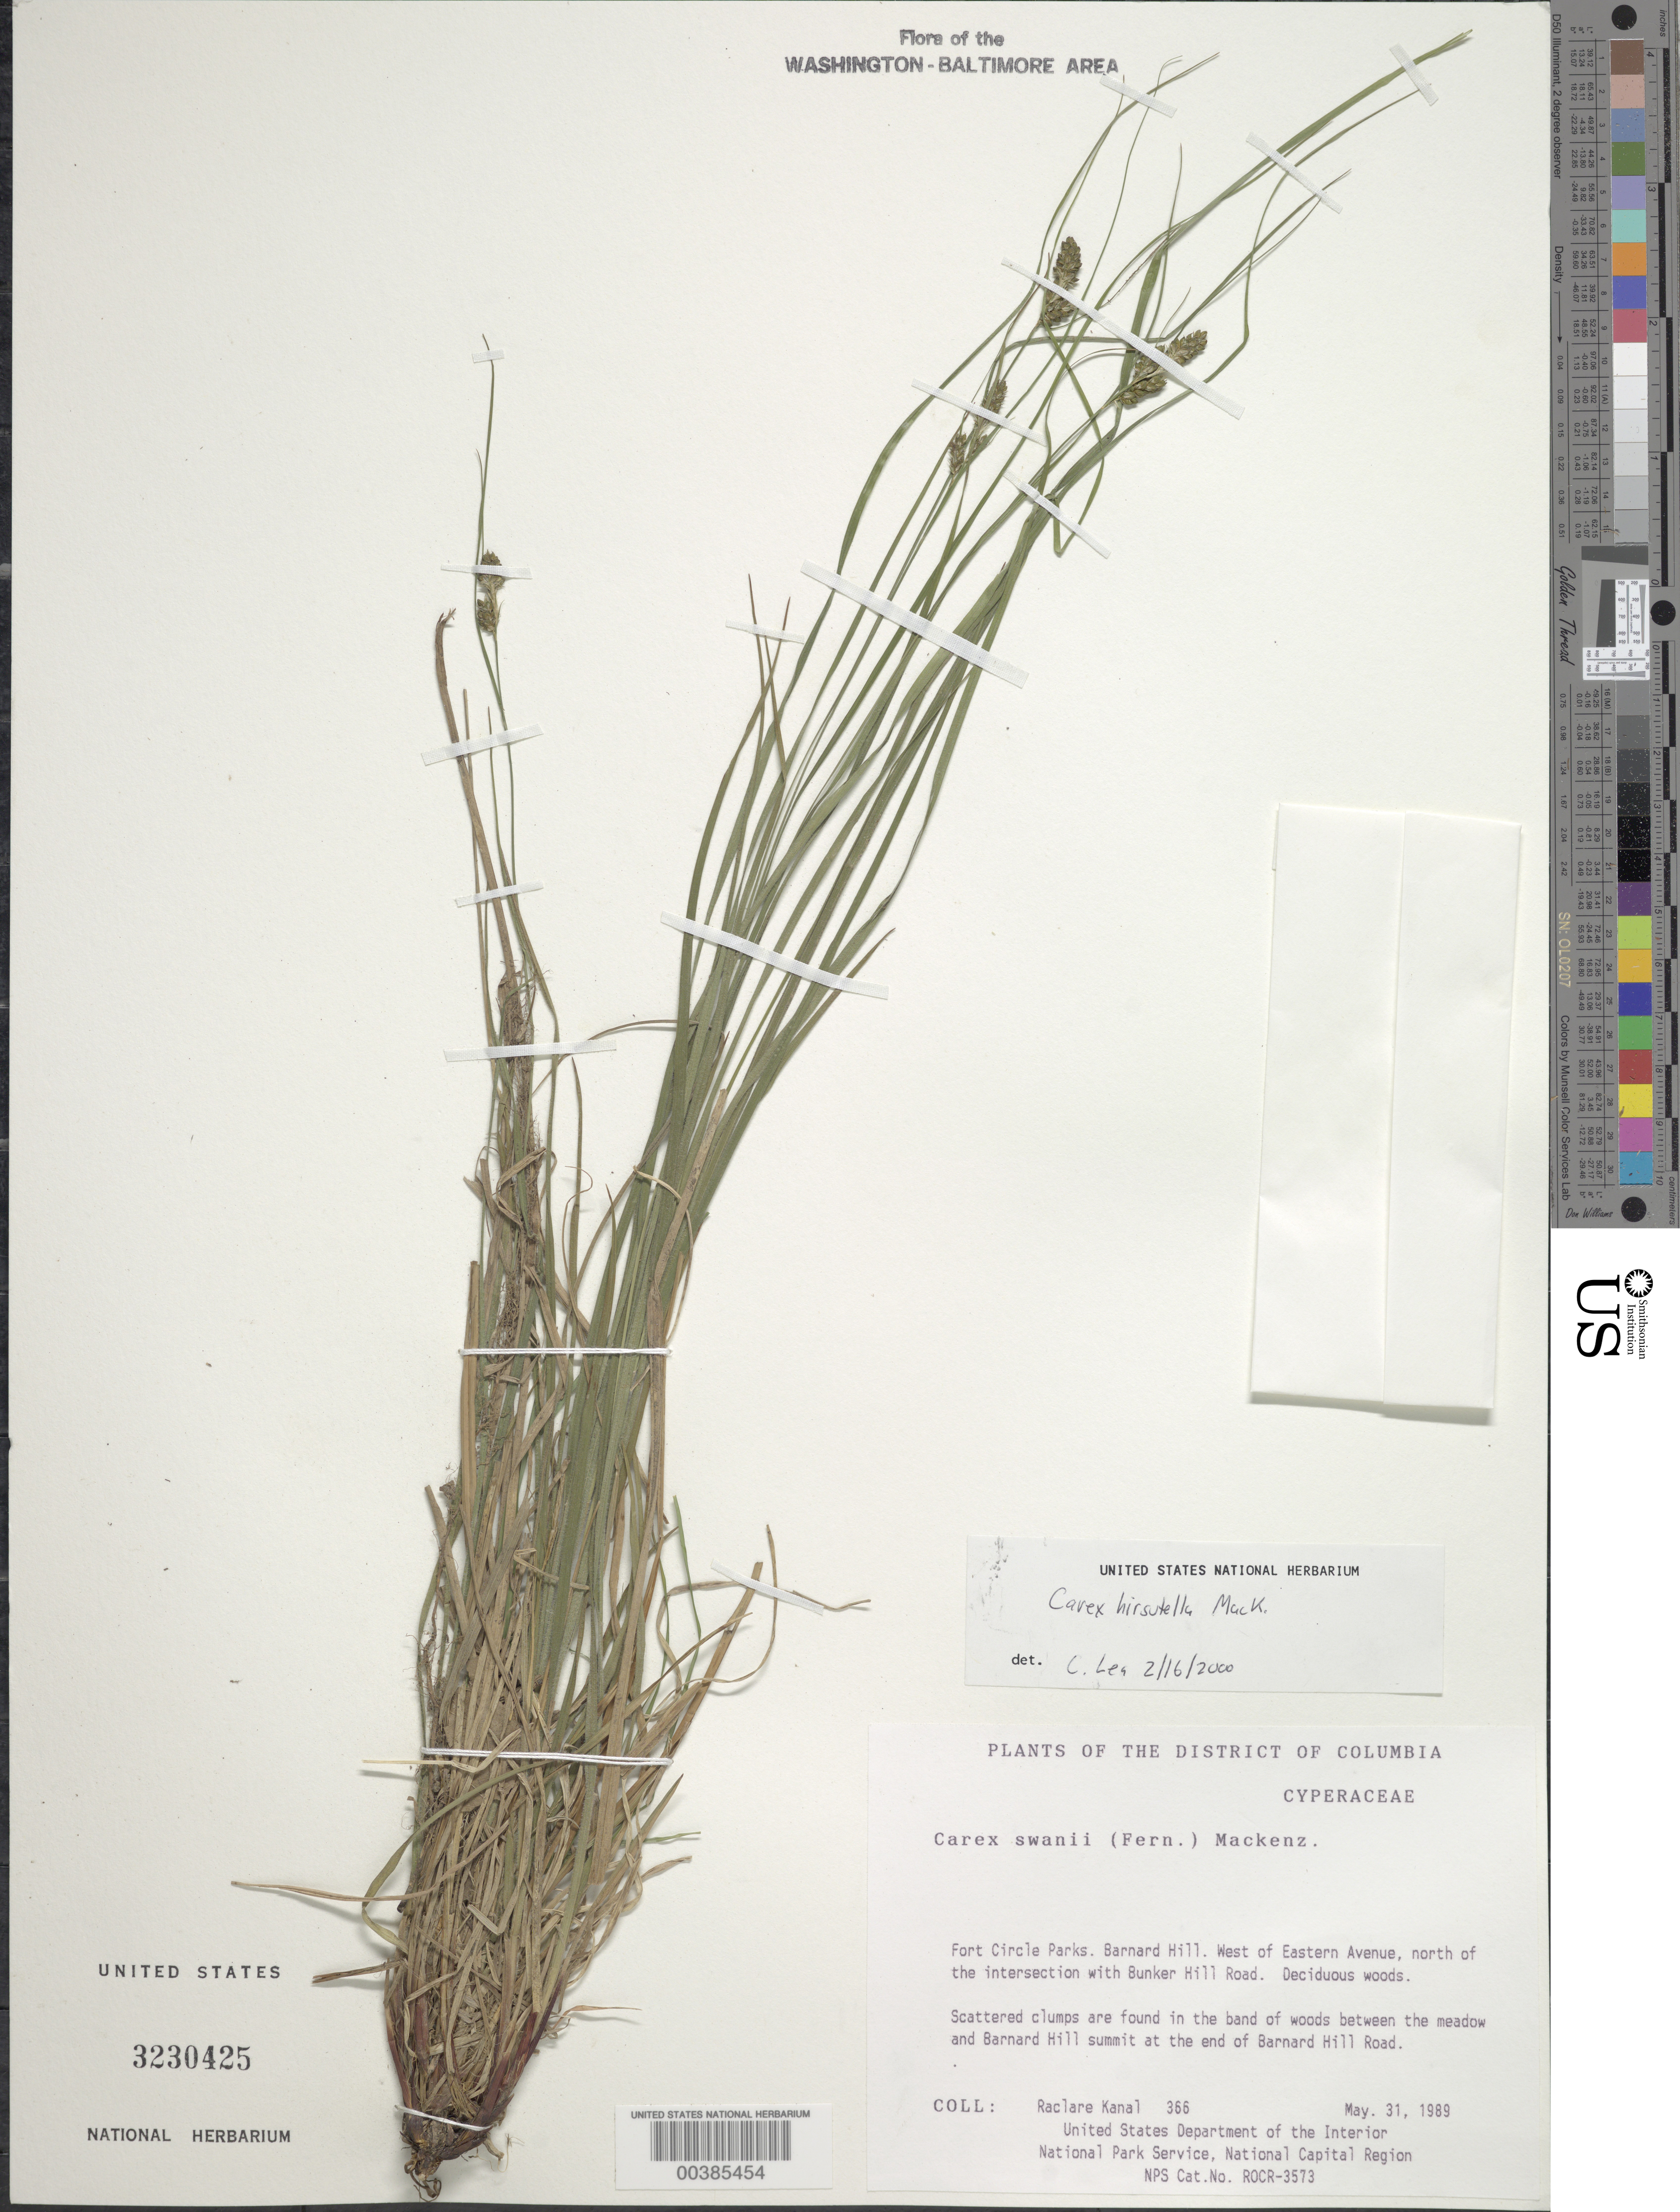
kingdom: Plantae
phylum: Tracheophyta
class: Liliopsida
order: Poales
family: Cyperaceae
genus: Carex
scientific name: Carex hirsutella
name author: Mack.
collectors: R. Kanal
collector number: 366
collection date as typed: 31 May 1989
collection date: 1989-05-31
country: United States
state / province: District of Columbia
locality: Fort Circle Parks, Barnard Hill, W of Eastern Ave Fort Circle Parks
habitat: Deciduous woods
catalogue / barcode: US 3230425